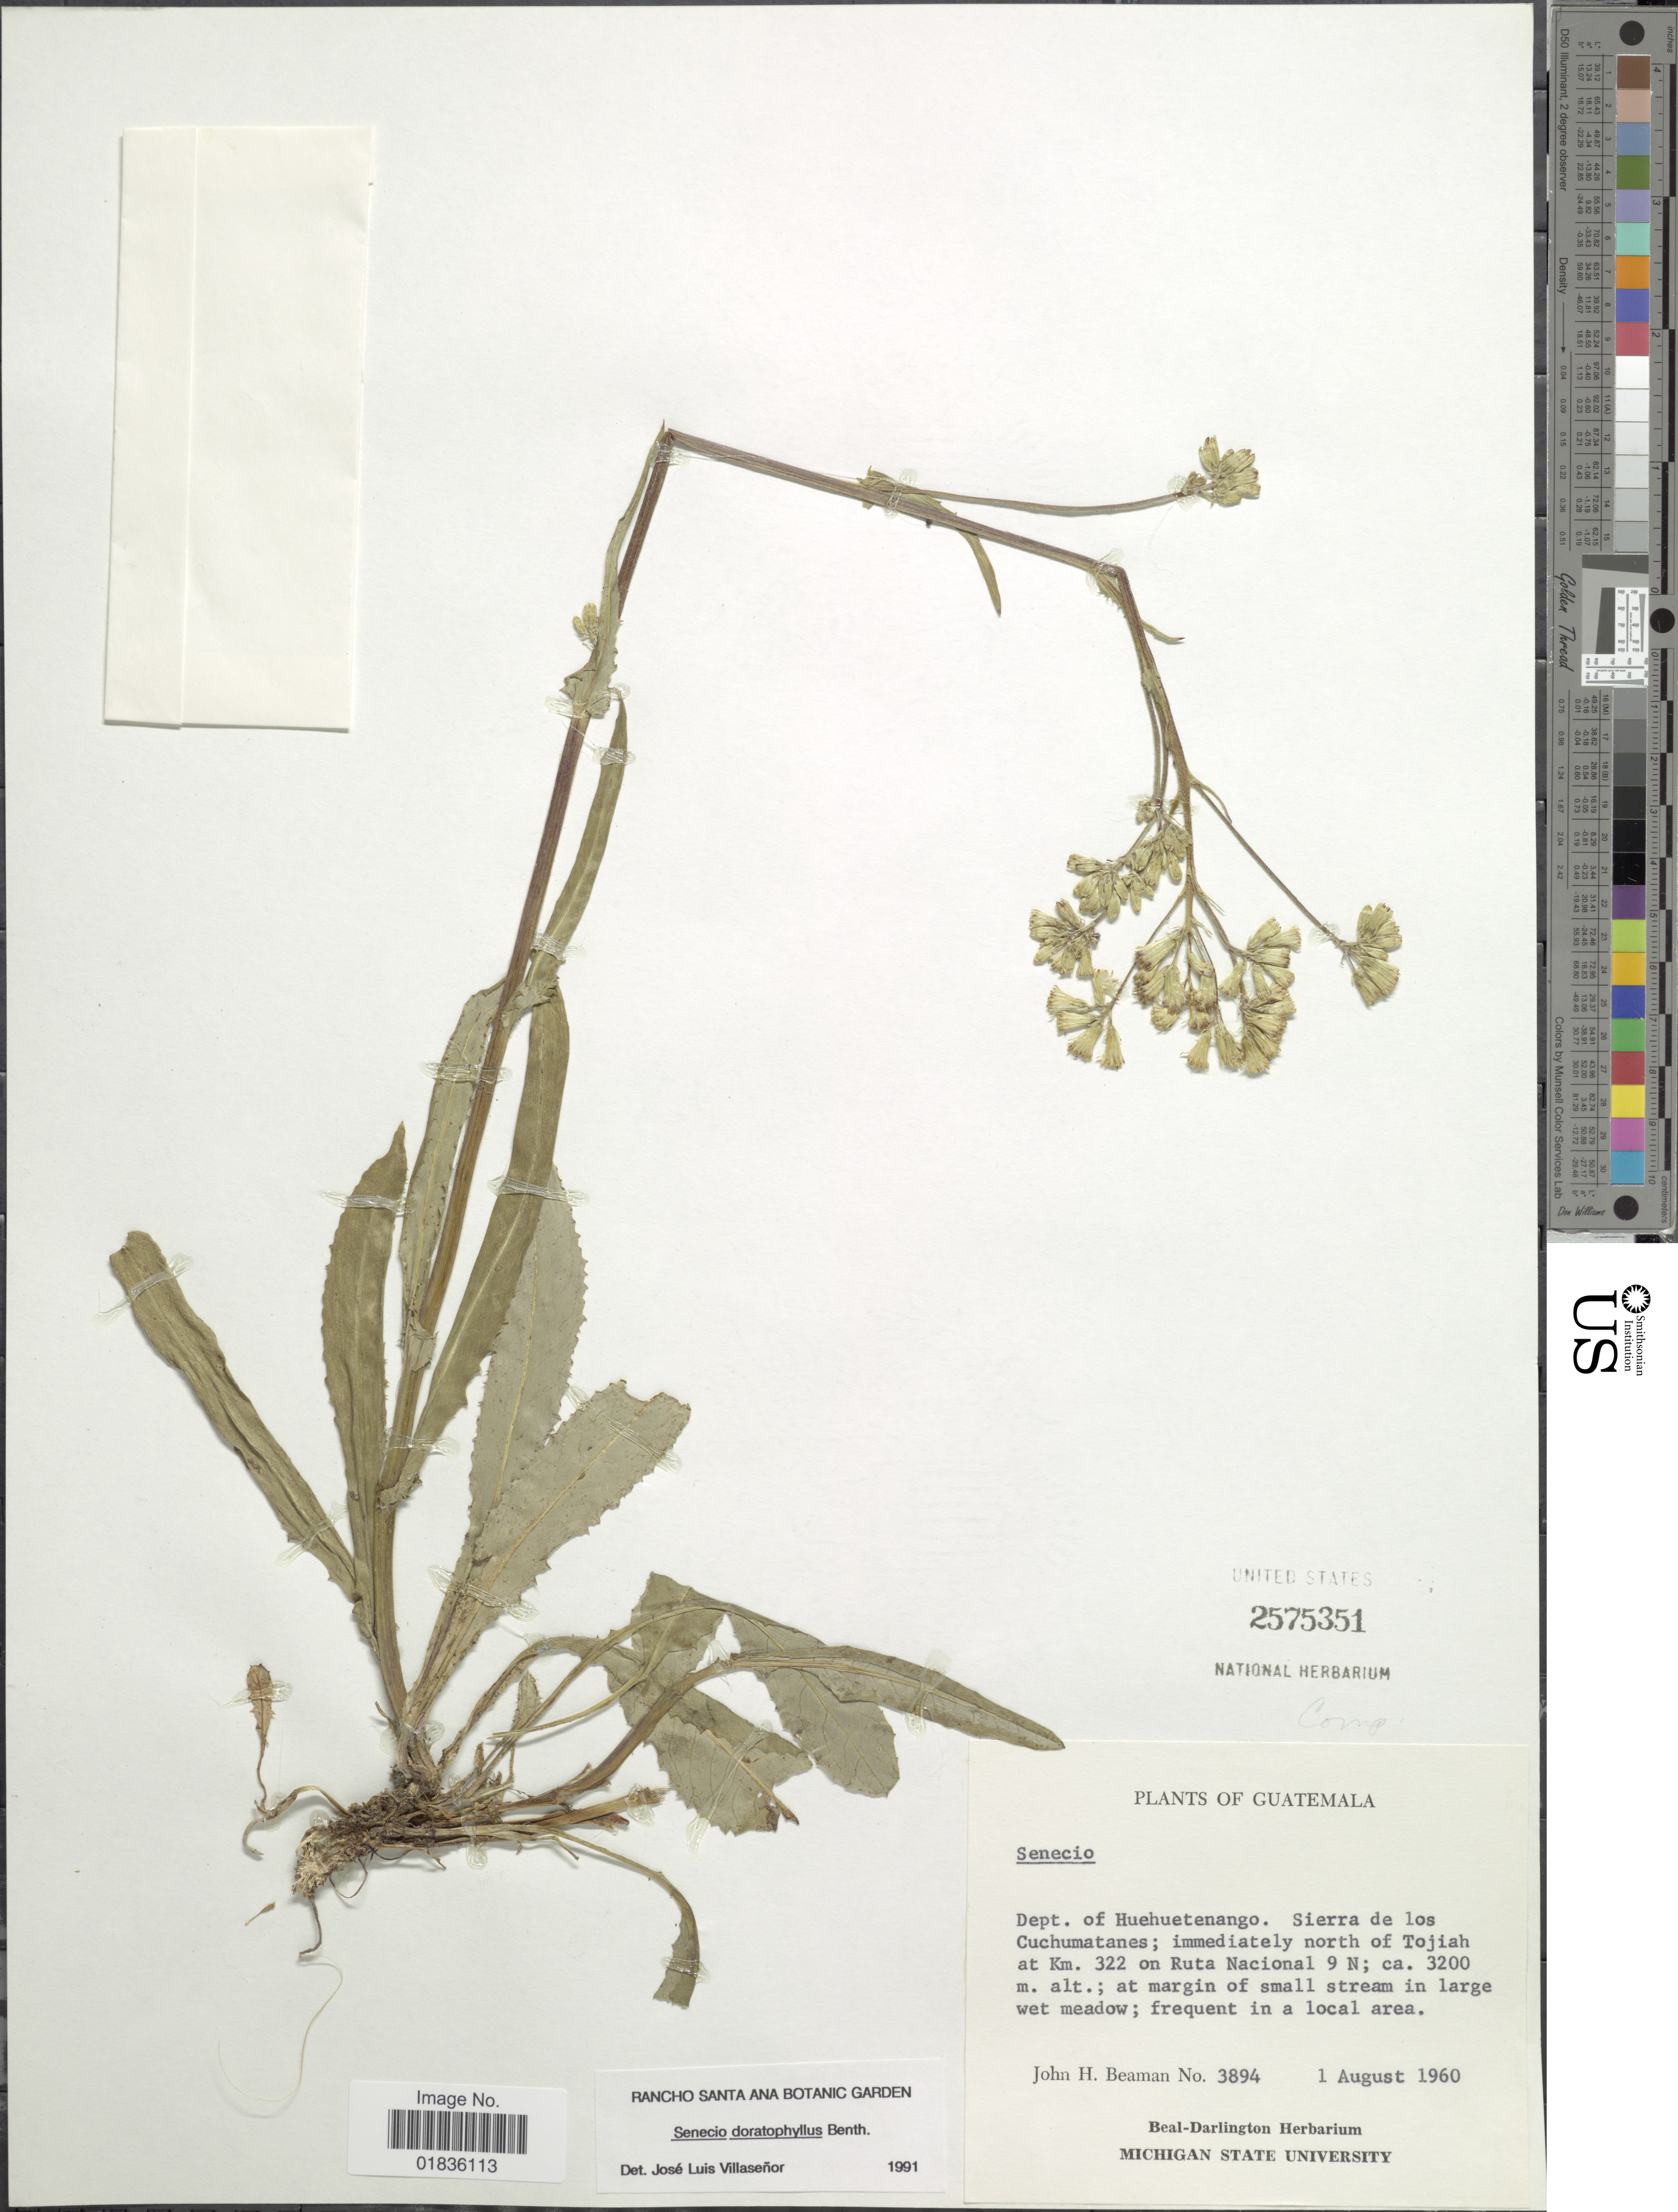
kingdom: Plantae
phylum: Tracheophyta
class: Magnoliopsida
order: Asterales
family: Asteraceae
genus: Senecio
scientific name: Senecio doratophyllus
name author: Benth.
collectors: J. H. Beaman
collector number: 3894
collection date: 1960-08-01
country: Guatemala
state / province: Huehuetenango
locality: Sierra de los Cuchumatanes; immediately north of Tojiah at Km. 322 on Ruta Nacional 9 N; at margin of small stream in large wet meadow.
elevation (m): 3200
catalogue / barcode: US 2575351